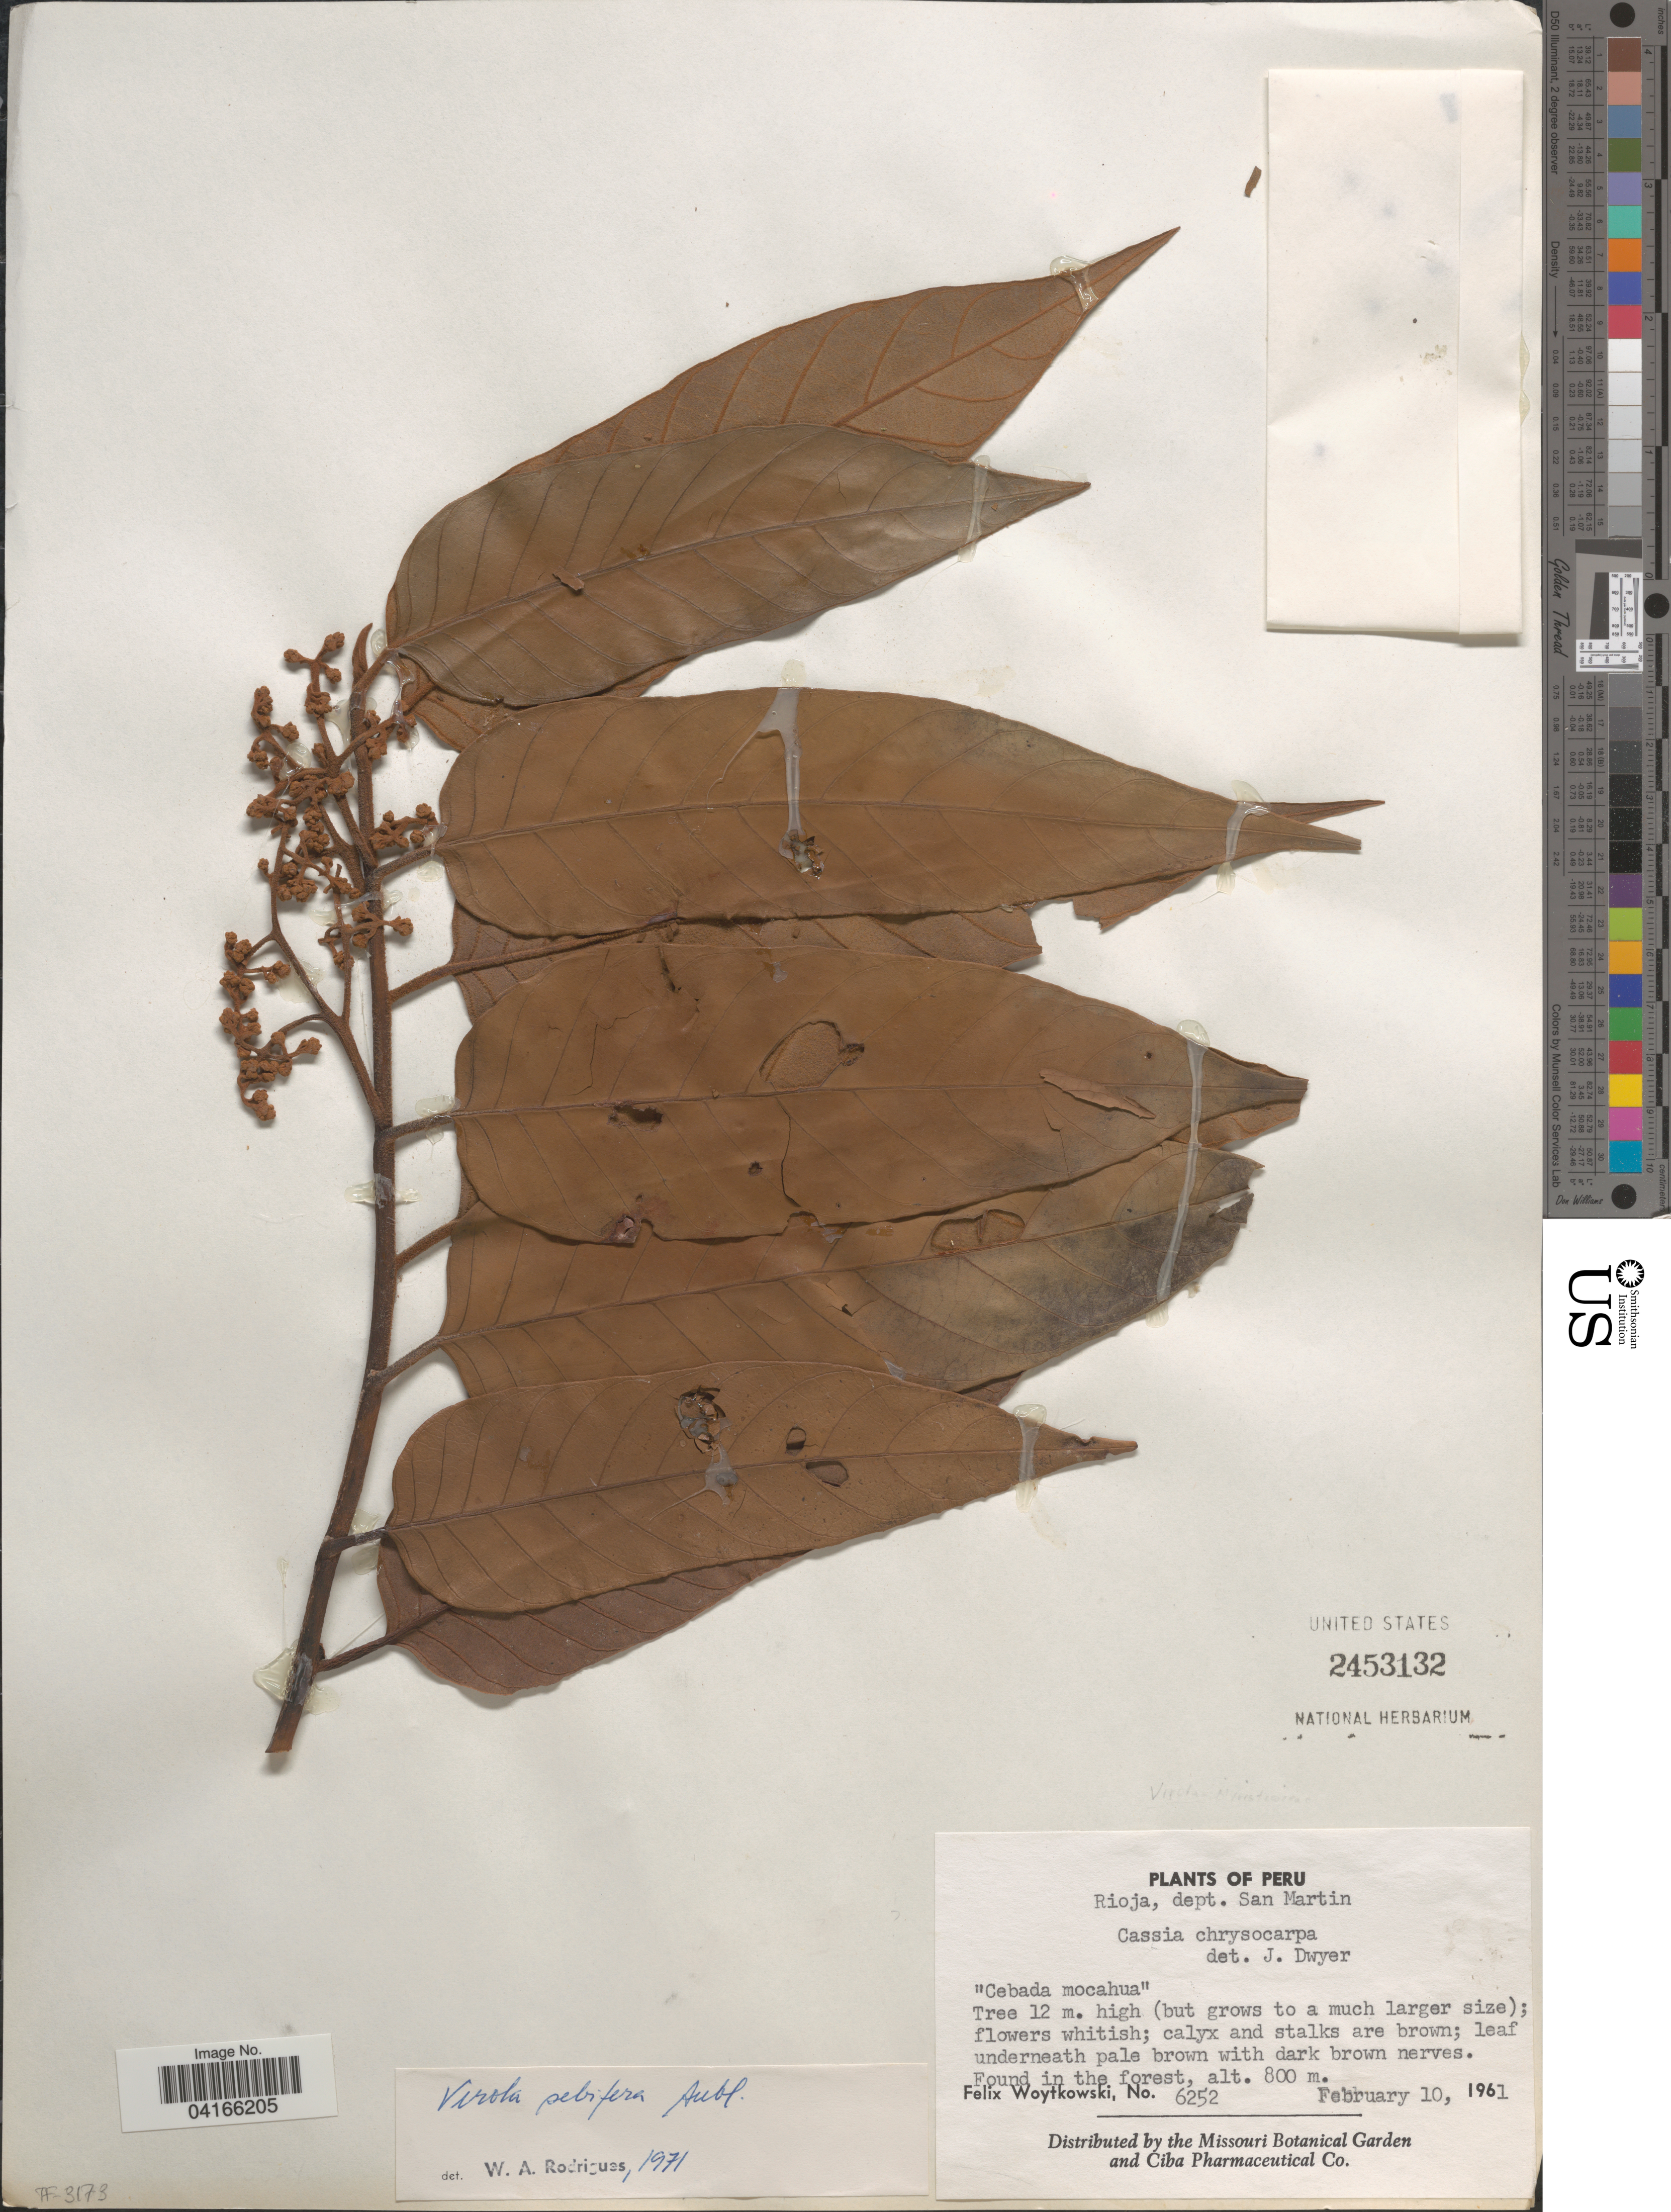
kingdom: Plantae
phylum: Tracheophyta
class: Magnoliopsida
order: Magnoliales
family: Myristicaceae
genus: Virola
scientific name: Virola sebifera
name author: Aubl.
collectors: F. Woytkowski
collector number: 6252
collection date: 1961-02-10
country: Peru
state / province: San Martin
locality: Rioja, dept. San Martin.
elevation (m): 800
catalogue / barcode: US 2453132